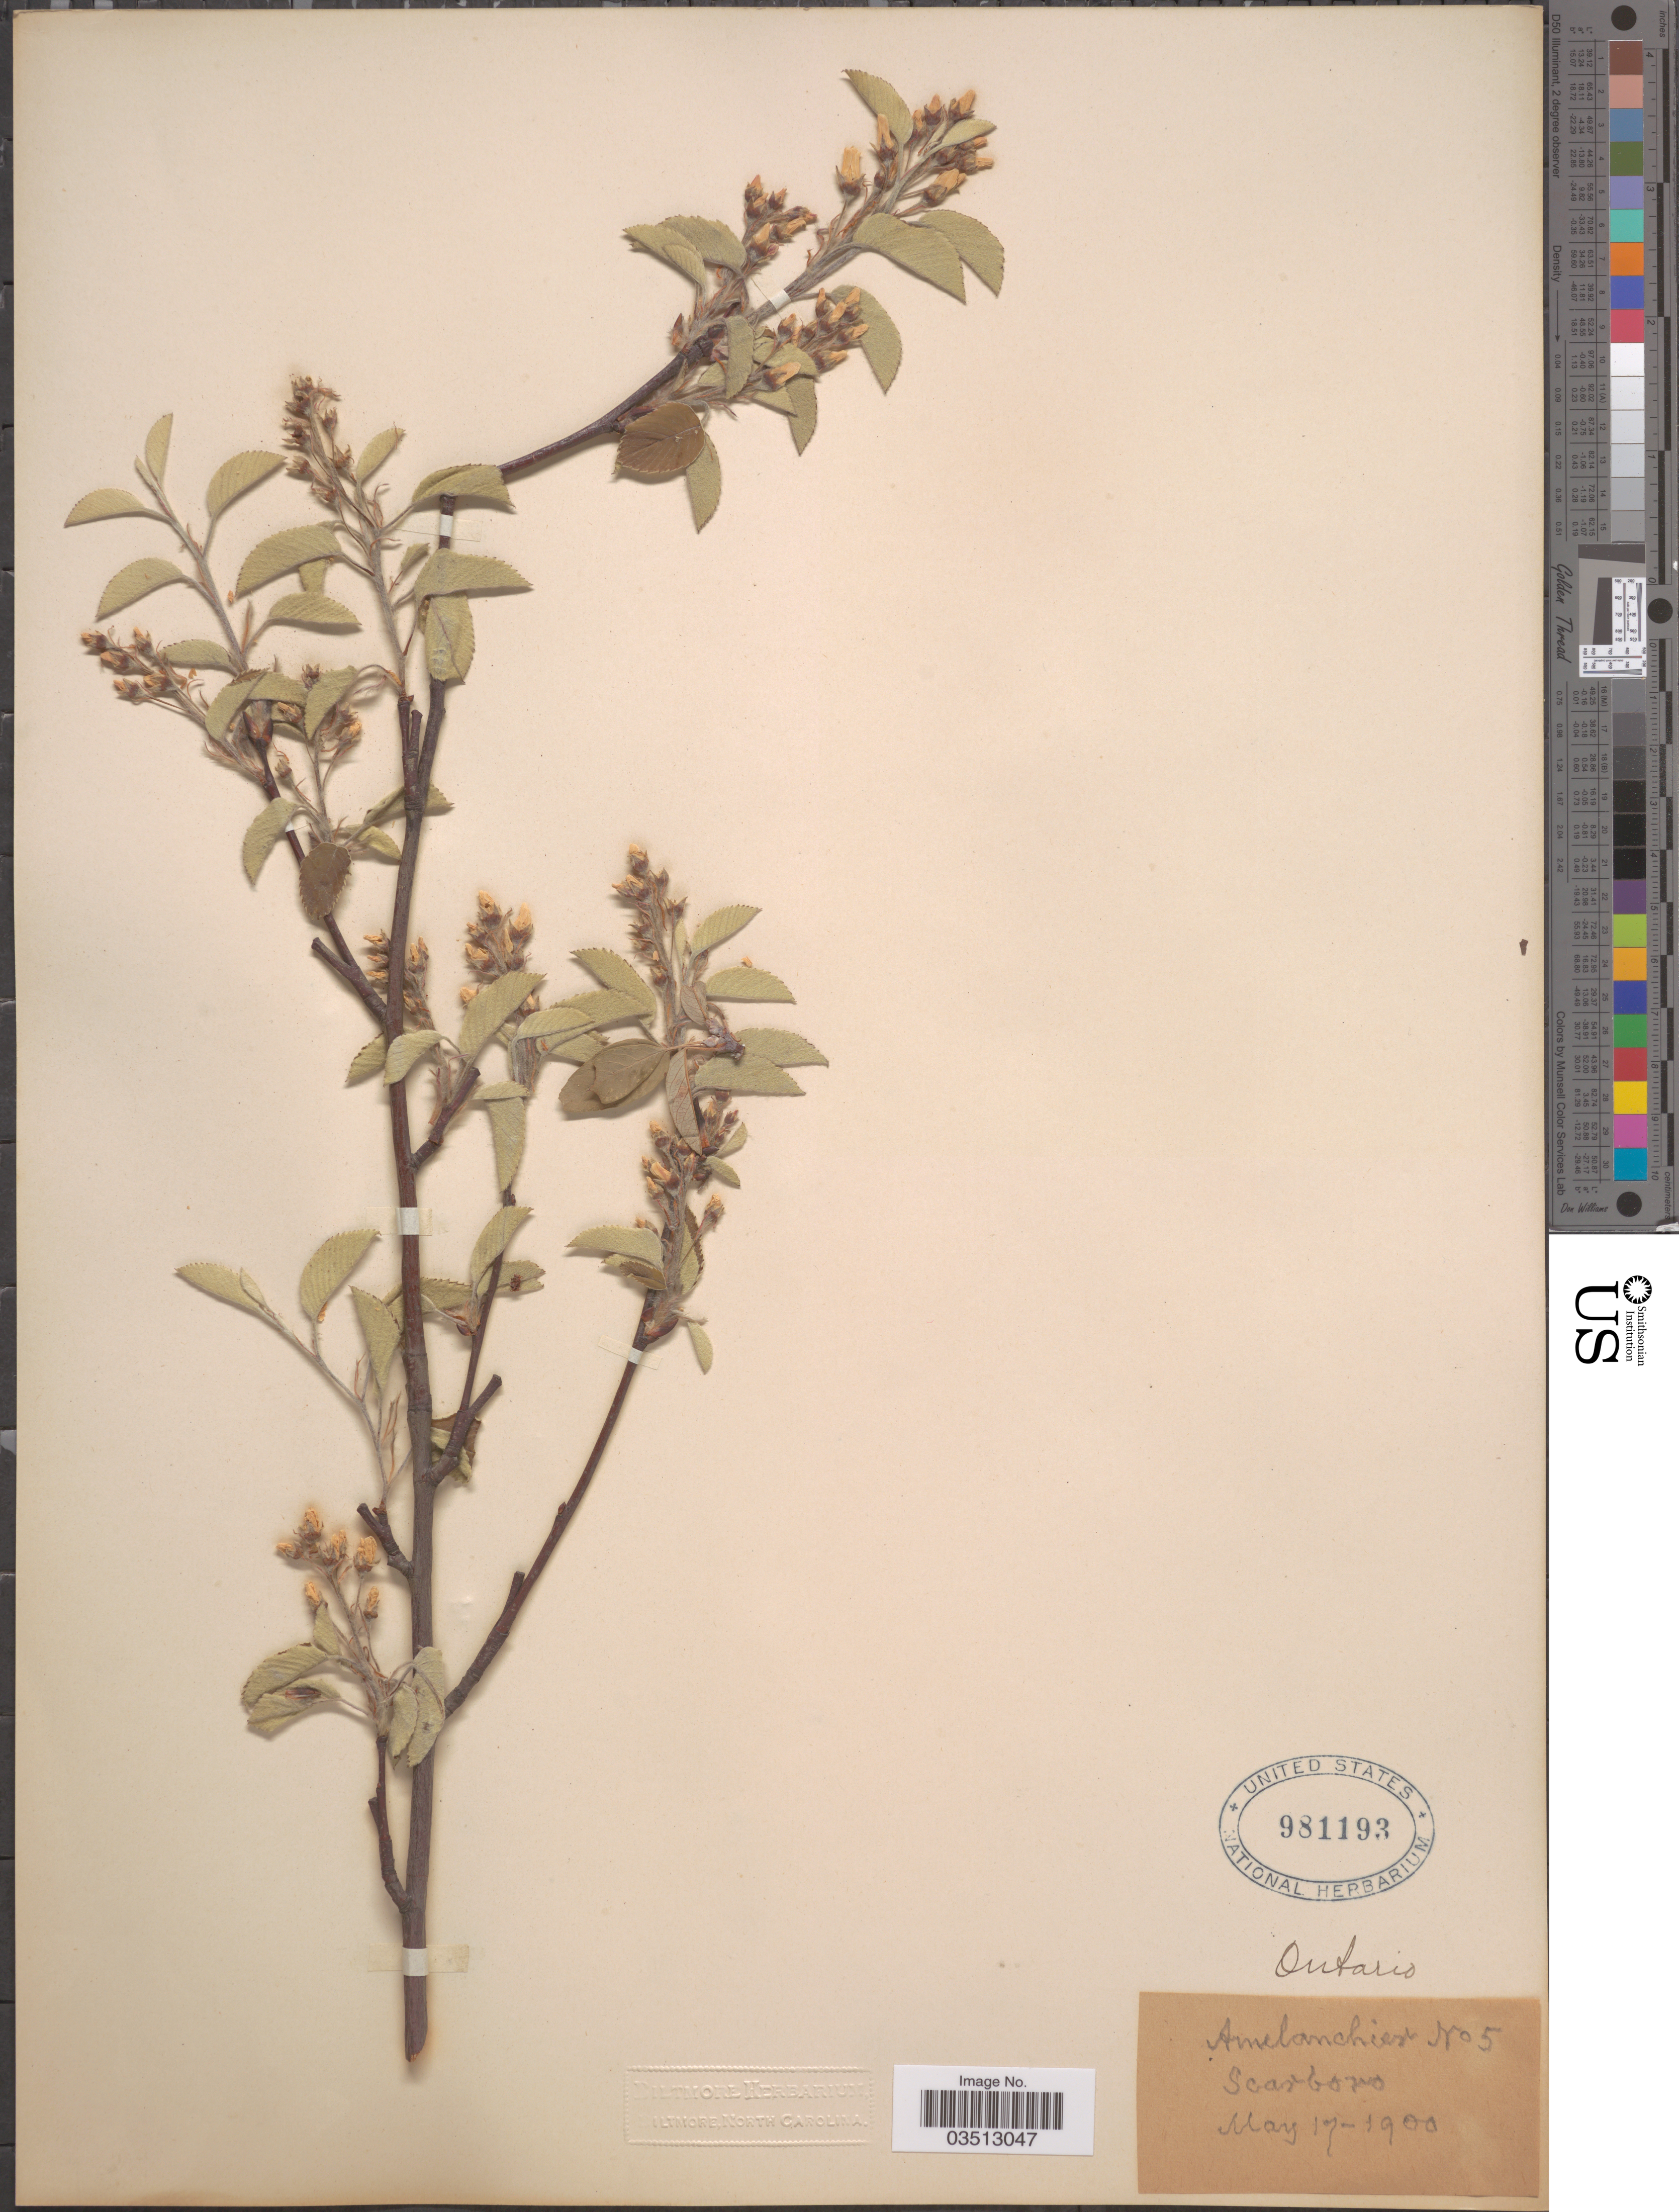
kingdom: Plantae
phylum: Tracheophyta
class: Magnoliopsida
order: Rosales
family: Rosaceae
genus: Amelanchier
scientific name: Amelanchier sp.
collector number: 5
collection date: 1900-05-17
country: Canada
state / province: Ontario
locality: Scarboro.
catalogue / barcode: US 981193